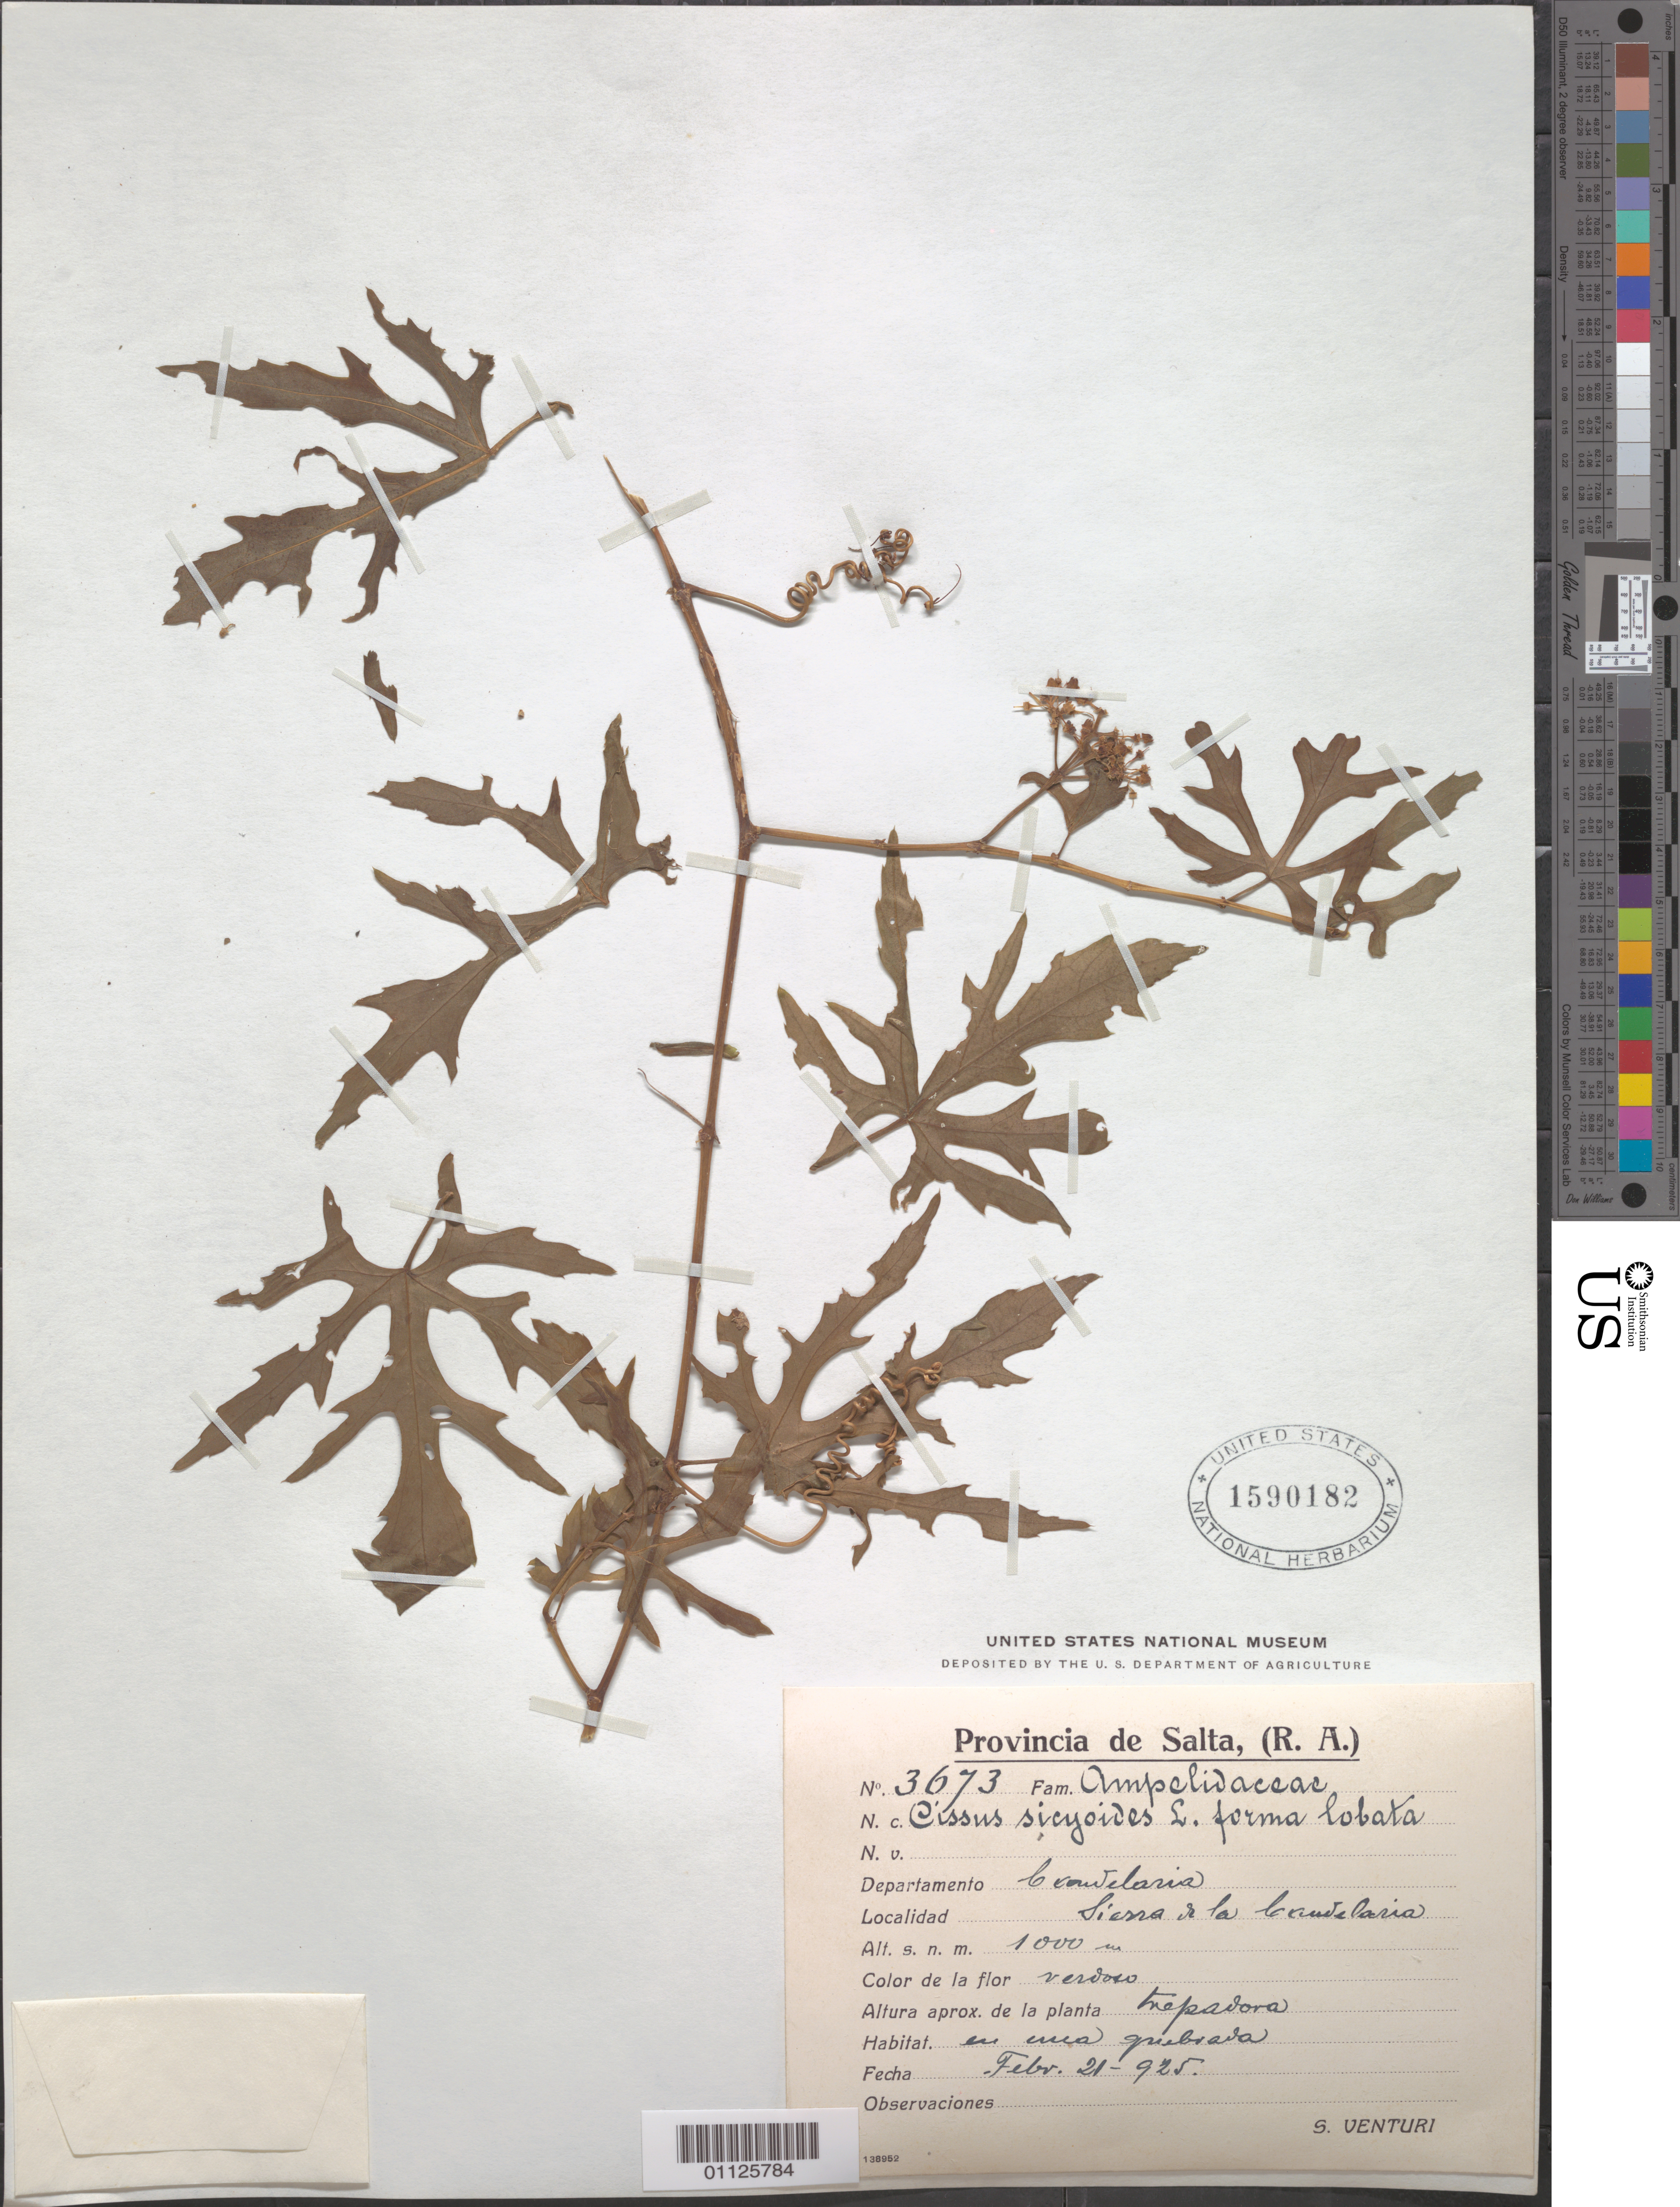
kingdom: Plantae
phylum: Tracheophyta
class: Magnoliopsida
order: Vitales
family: Vitaceae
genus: Cissus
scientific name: Cissus verticillata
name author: (L.) Nicolson & C.E. Jarvis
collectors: S. Venturi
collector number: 3673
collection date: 1925-02-21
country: Argentina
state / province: Salta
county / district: Caudelaria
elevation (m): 1000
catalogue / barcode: US 1590182